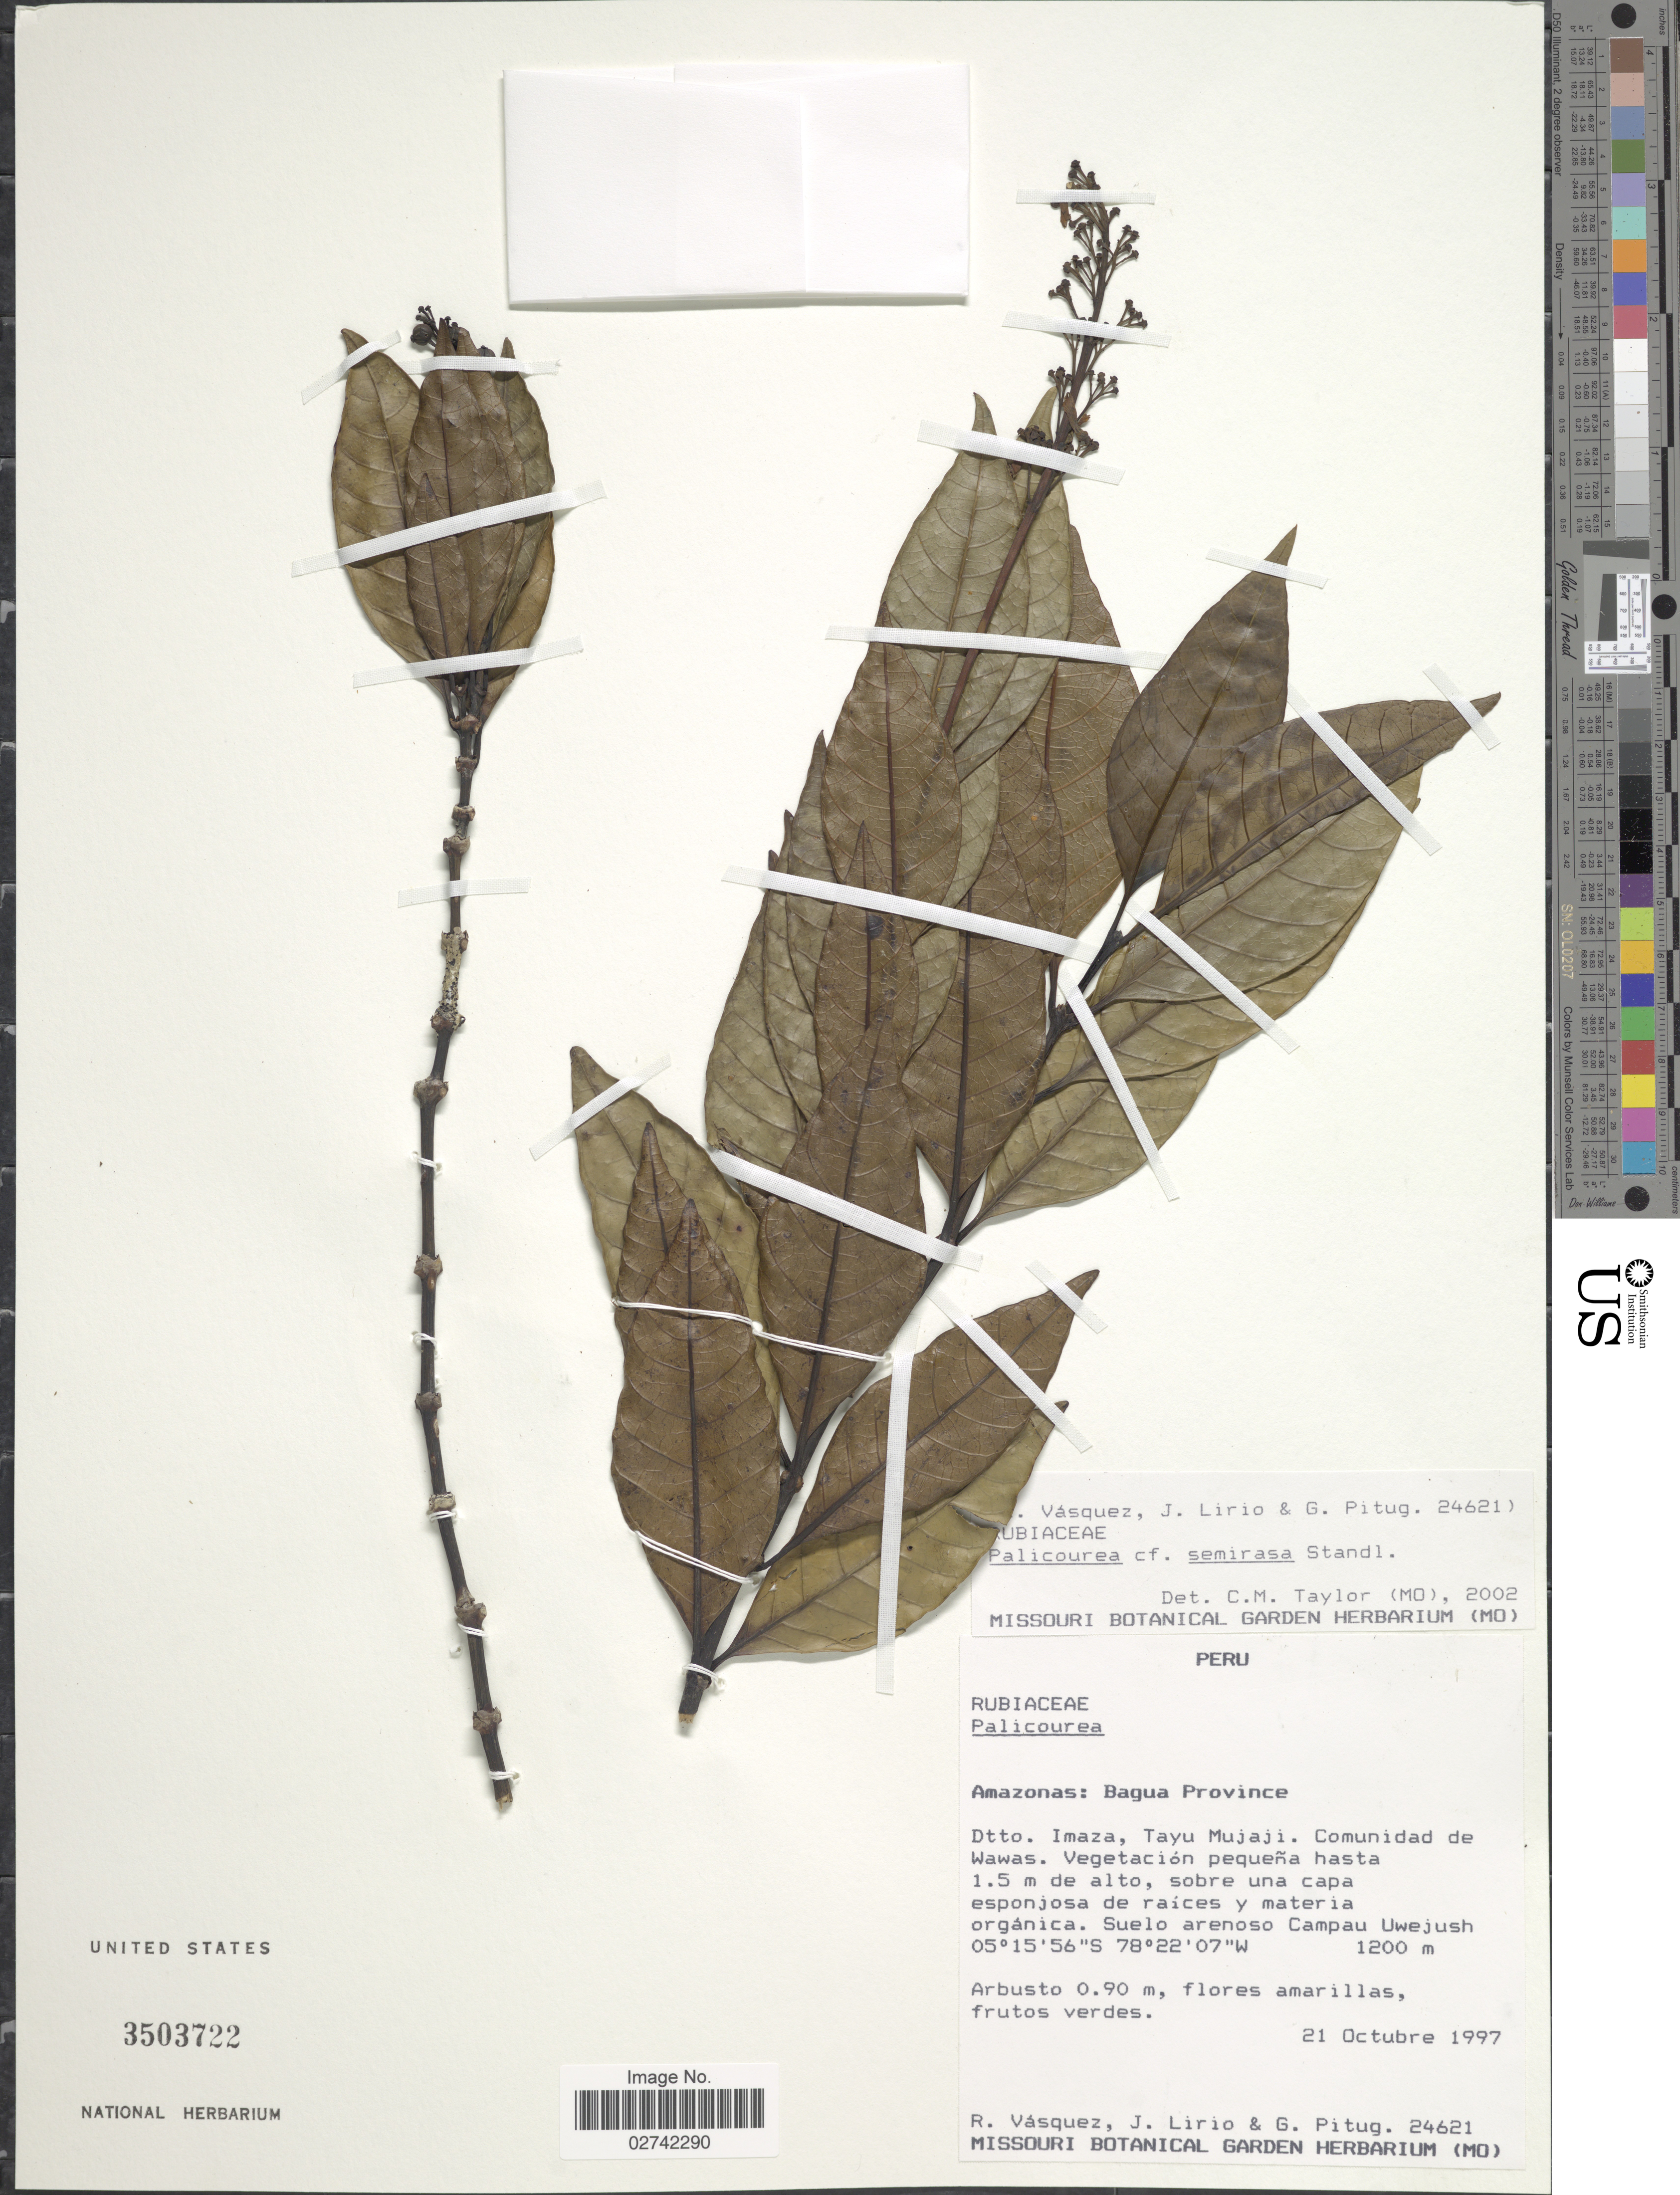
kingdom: Plantae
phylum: Tracheophyta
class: Magnoliopsida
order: Gentianales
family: Rubiaceae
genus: Palicourea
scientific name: Palicourea semirasa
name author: Standl.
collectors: R. Vásquez, E. J. Lirio & G. Pitug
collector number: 24621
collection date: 1997-10-21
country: Peru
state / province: Amazonas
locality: Bagua Province, Dtto. Imaza, Tayu Mujaji, Comunidad de Wawas.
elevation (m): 1200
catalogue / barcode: US 3503722